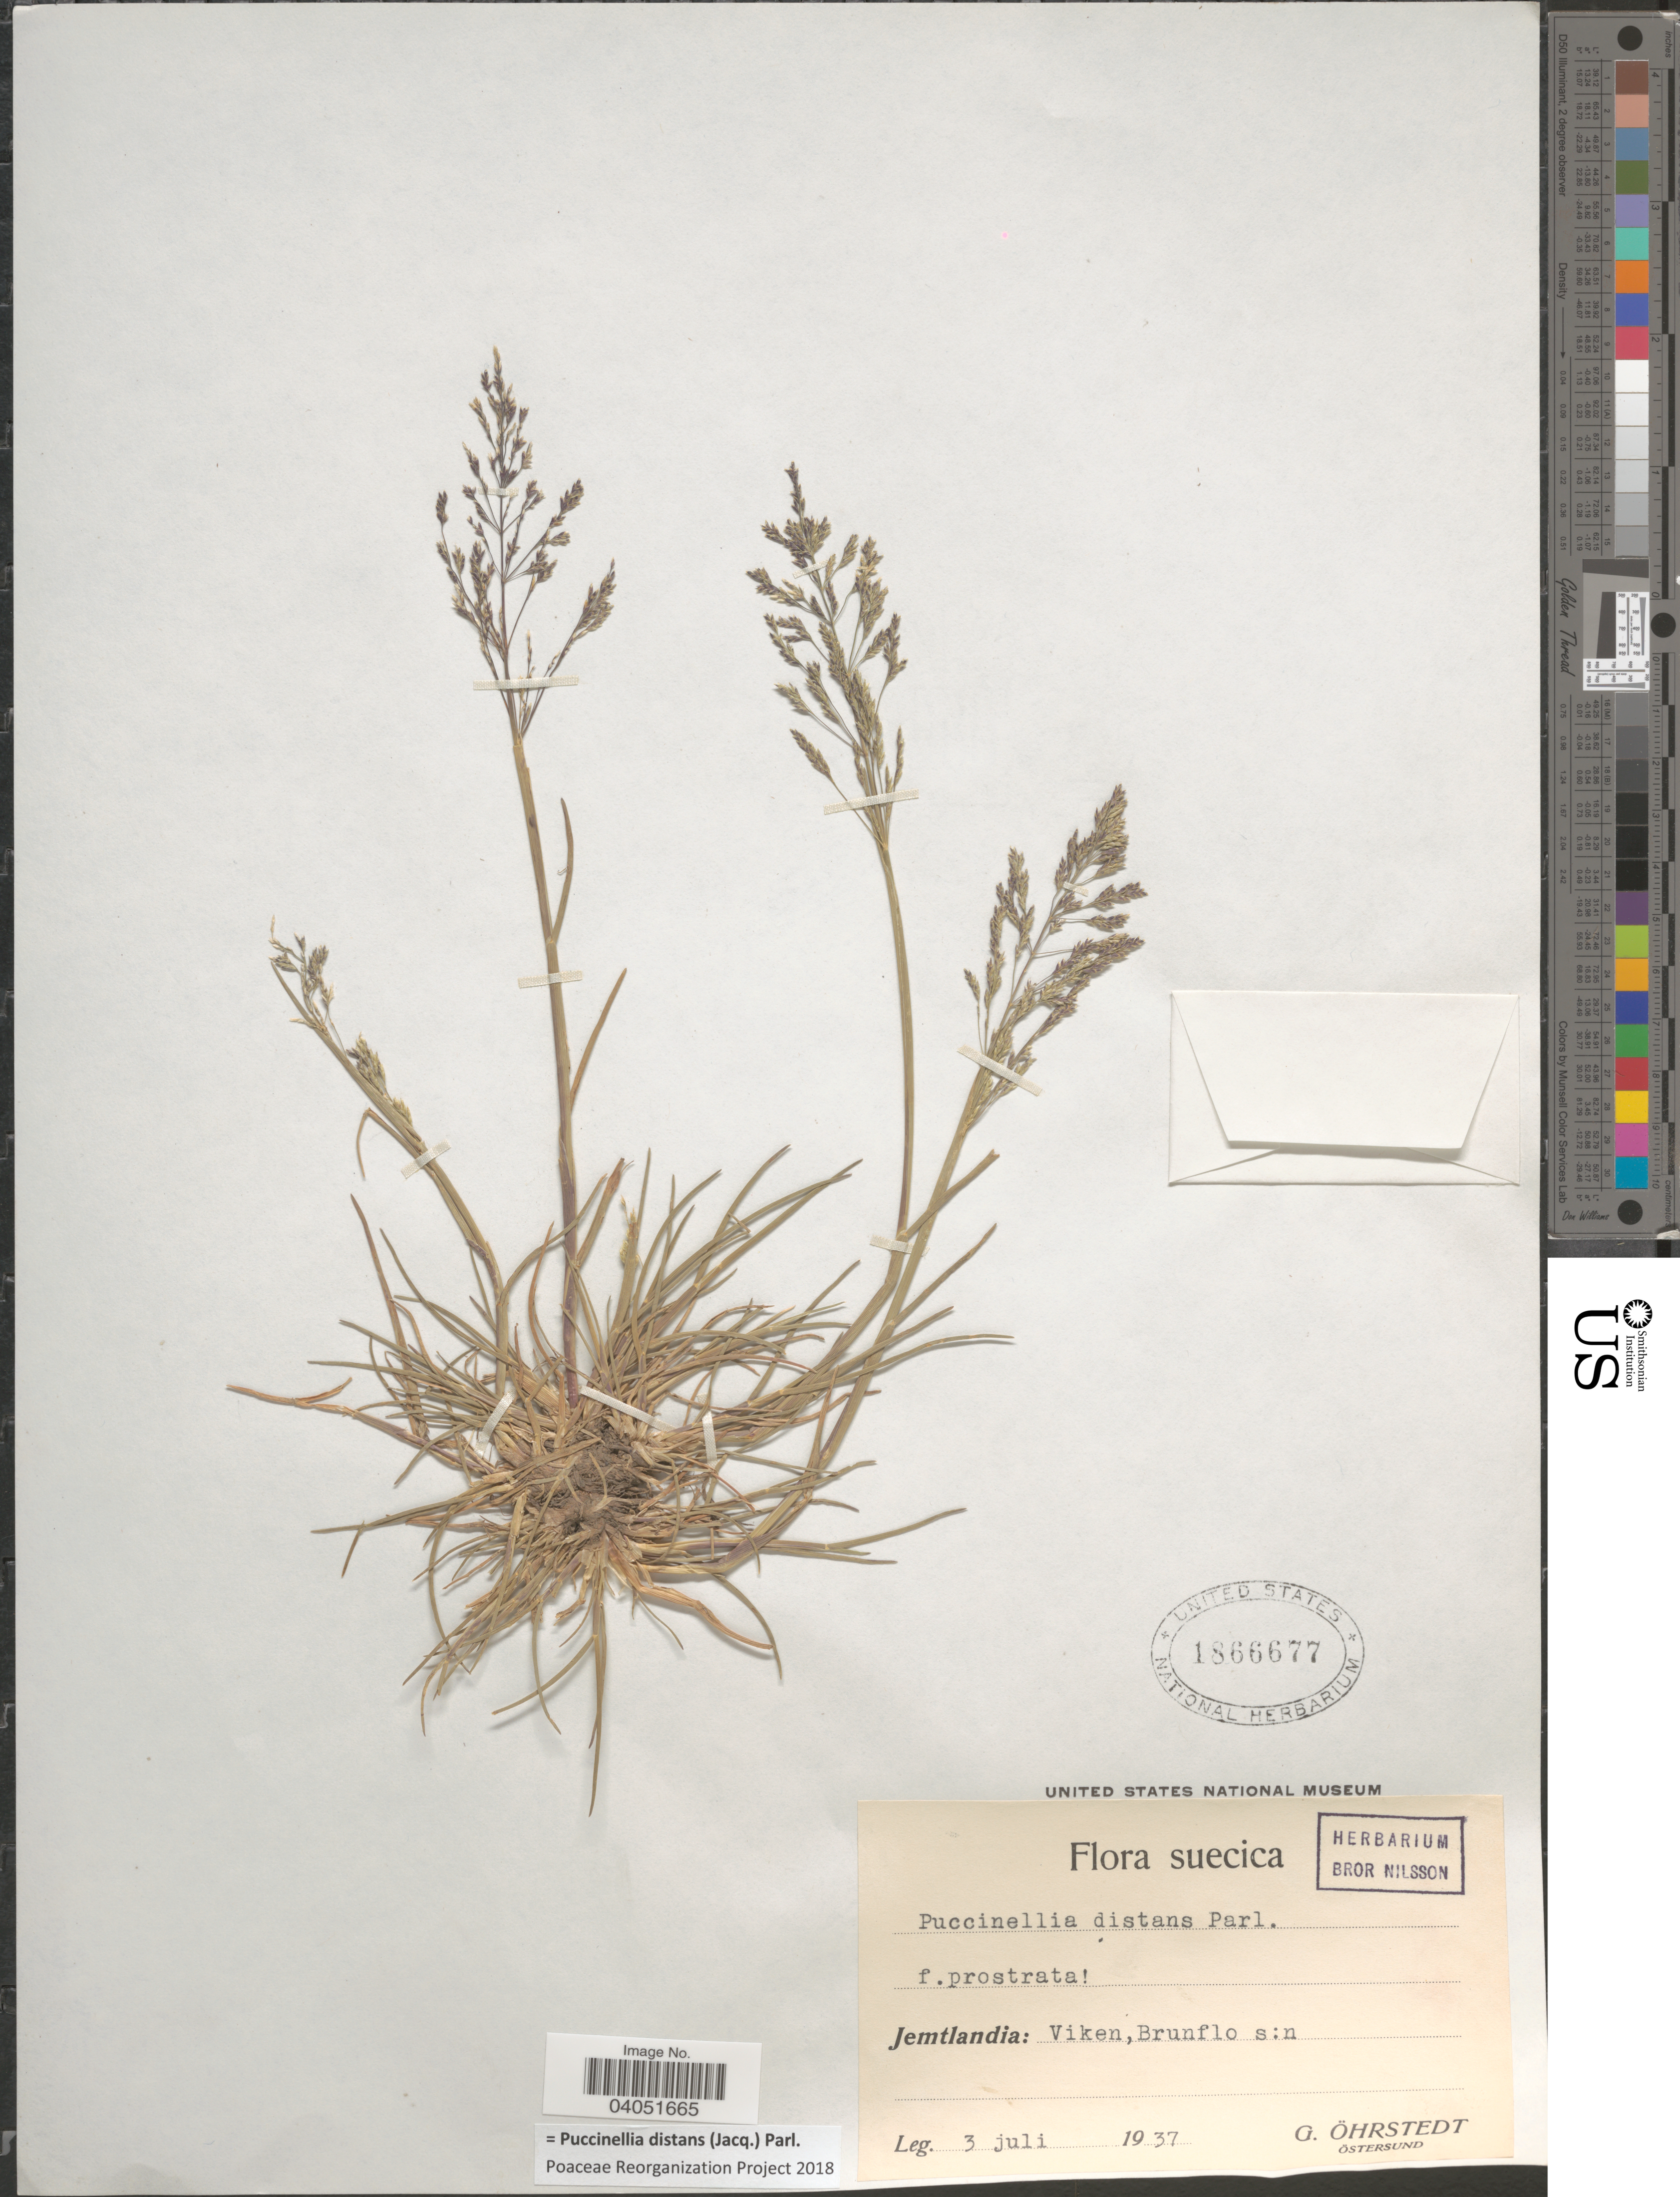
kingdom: Plantae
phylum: Tracheophyta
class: Liliopsida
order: Poales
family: Poaceae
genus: Puccinellia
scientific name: Puccinellia distans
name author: (Jacq.) Parl.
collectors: G. Öhrstedt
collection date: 1937-07-03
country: Sweden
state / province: Jämtland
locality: Suecica. Jemtlandia: Viken, Brunflo s:n.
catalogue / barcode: US 1866677